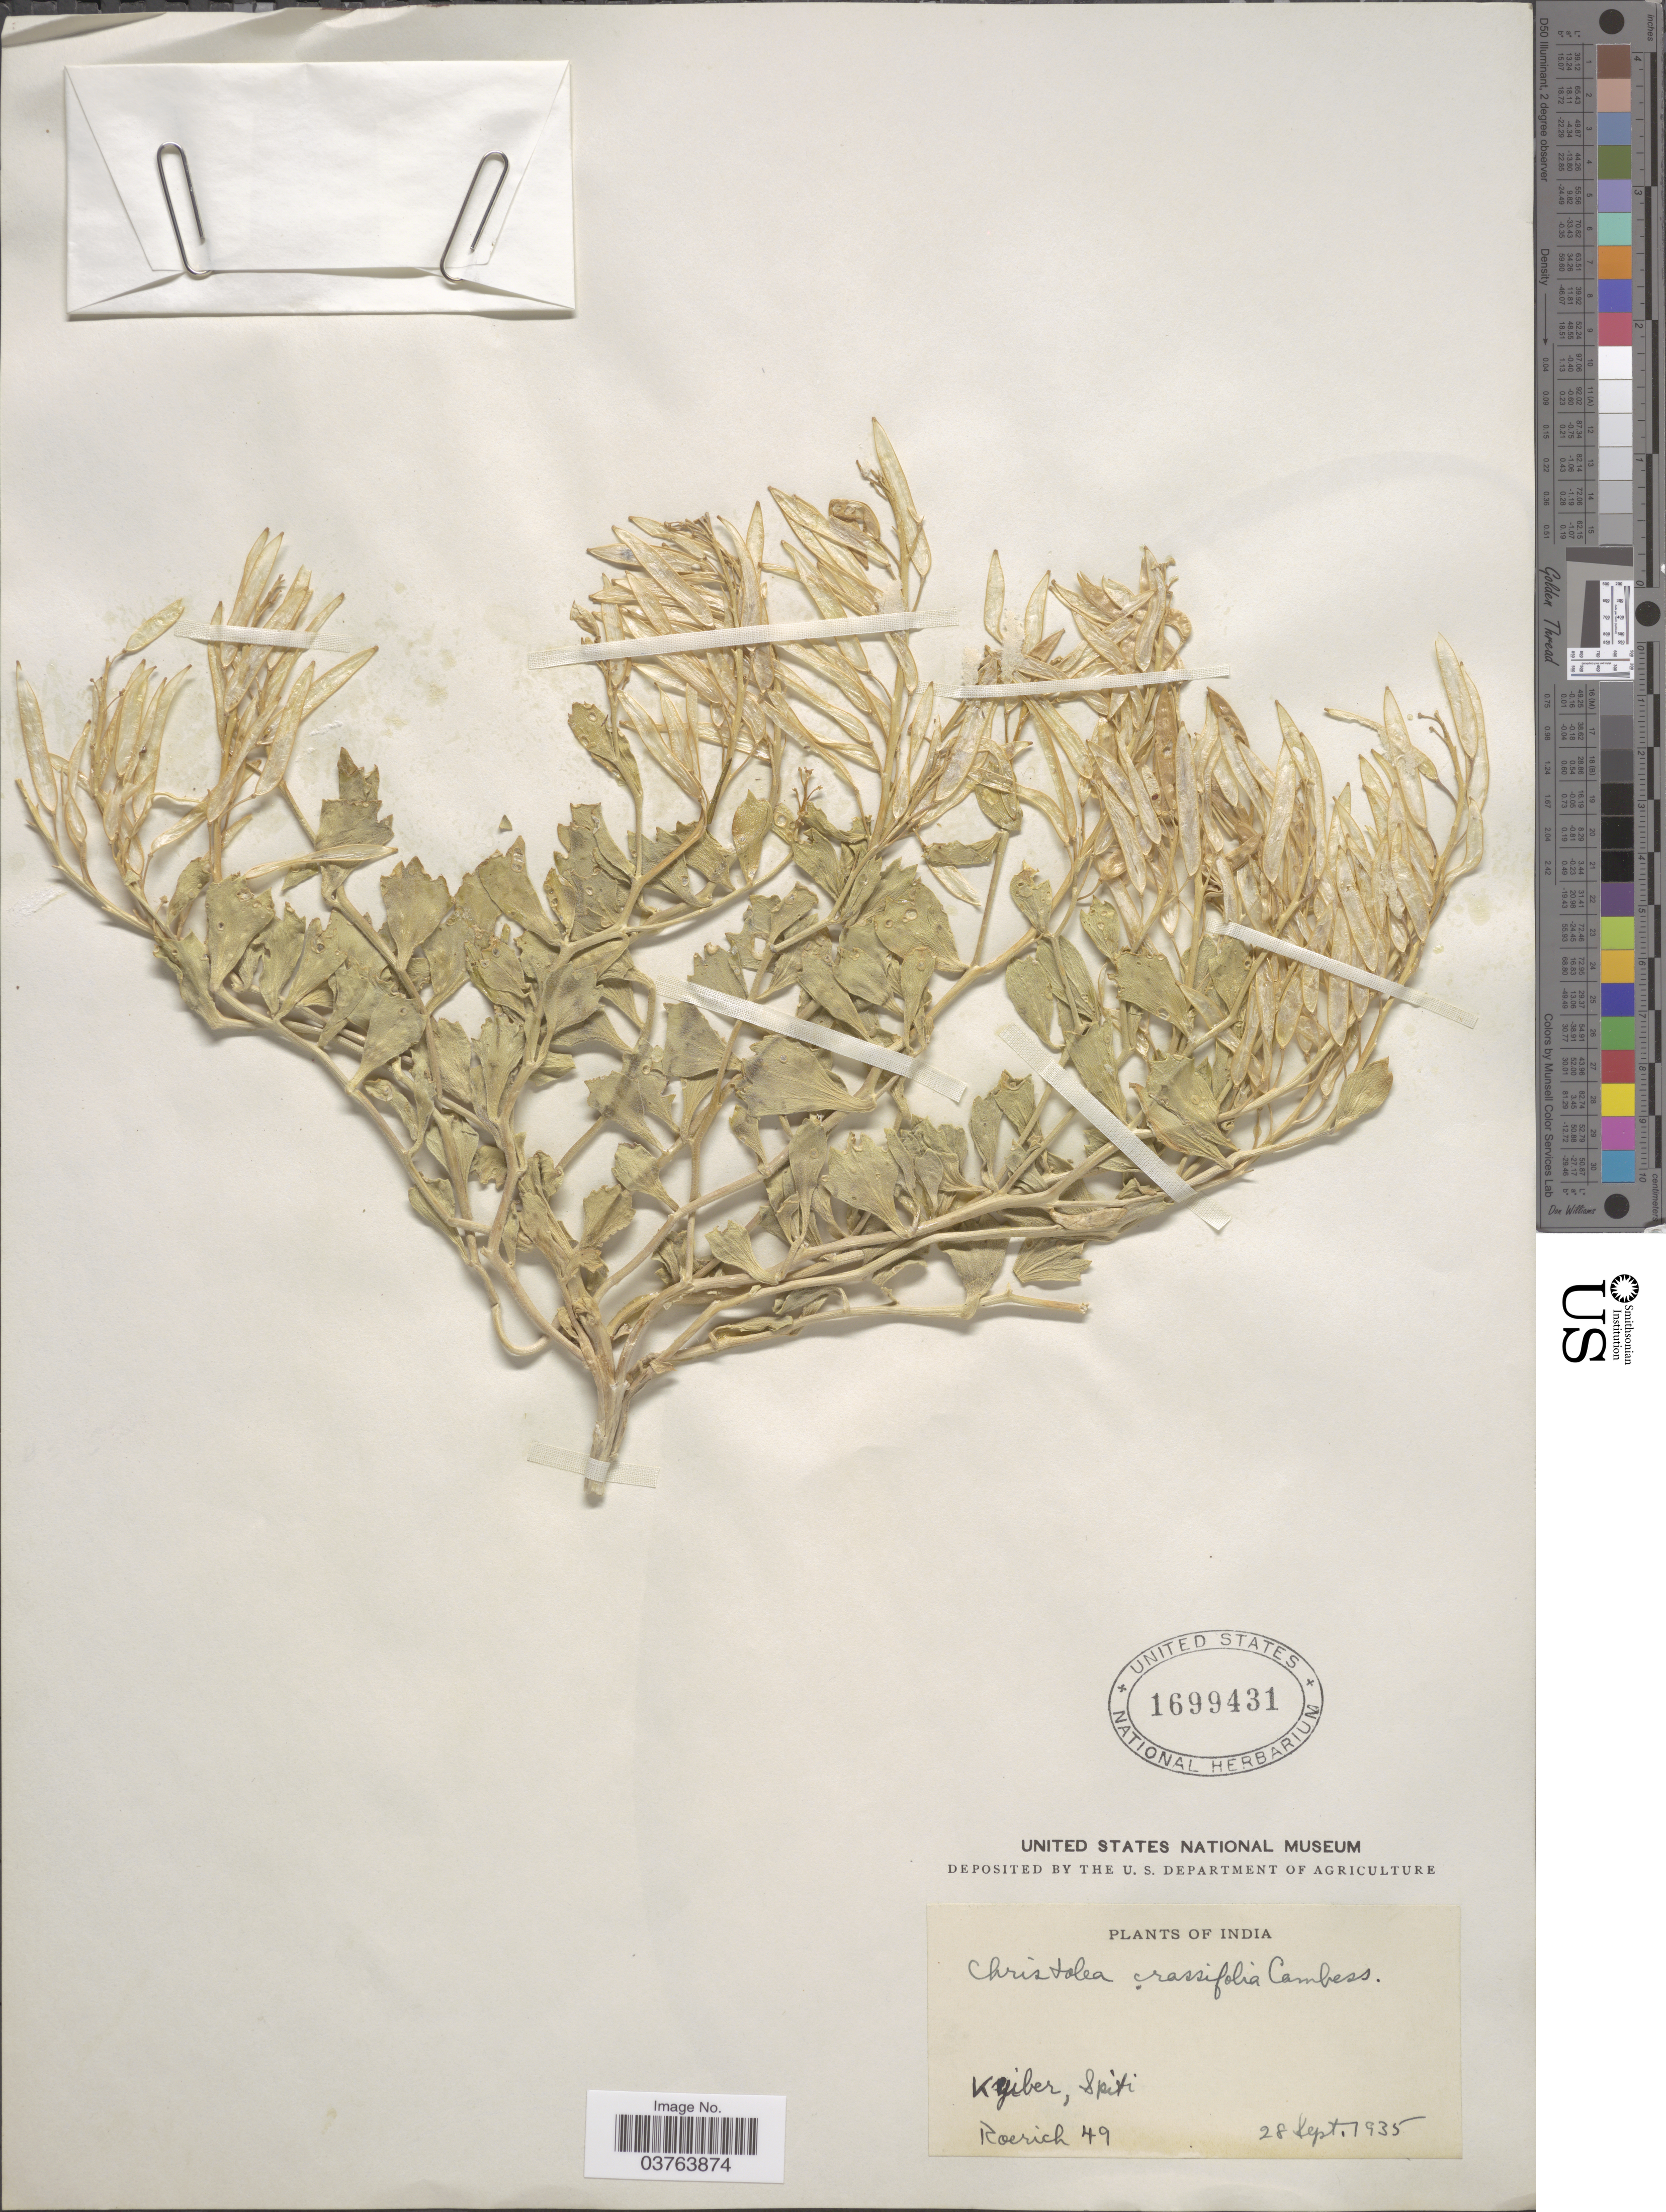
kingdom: Plantae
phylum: Tracheophyta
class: Magnoliopsida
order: Brassicales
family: Brassicaceae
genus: Christolea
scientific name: Christolea crassifolia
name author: Cambess.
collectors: -. Roerich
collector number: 49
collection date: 1935-09-28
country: India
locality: Kyiber [interpreted], Spiti.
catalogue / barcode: US 1699431